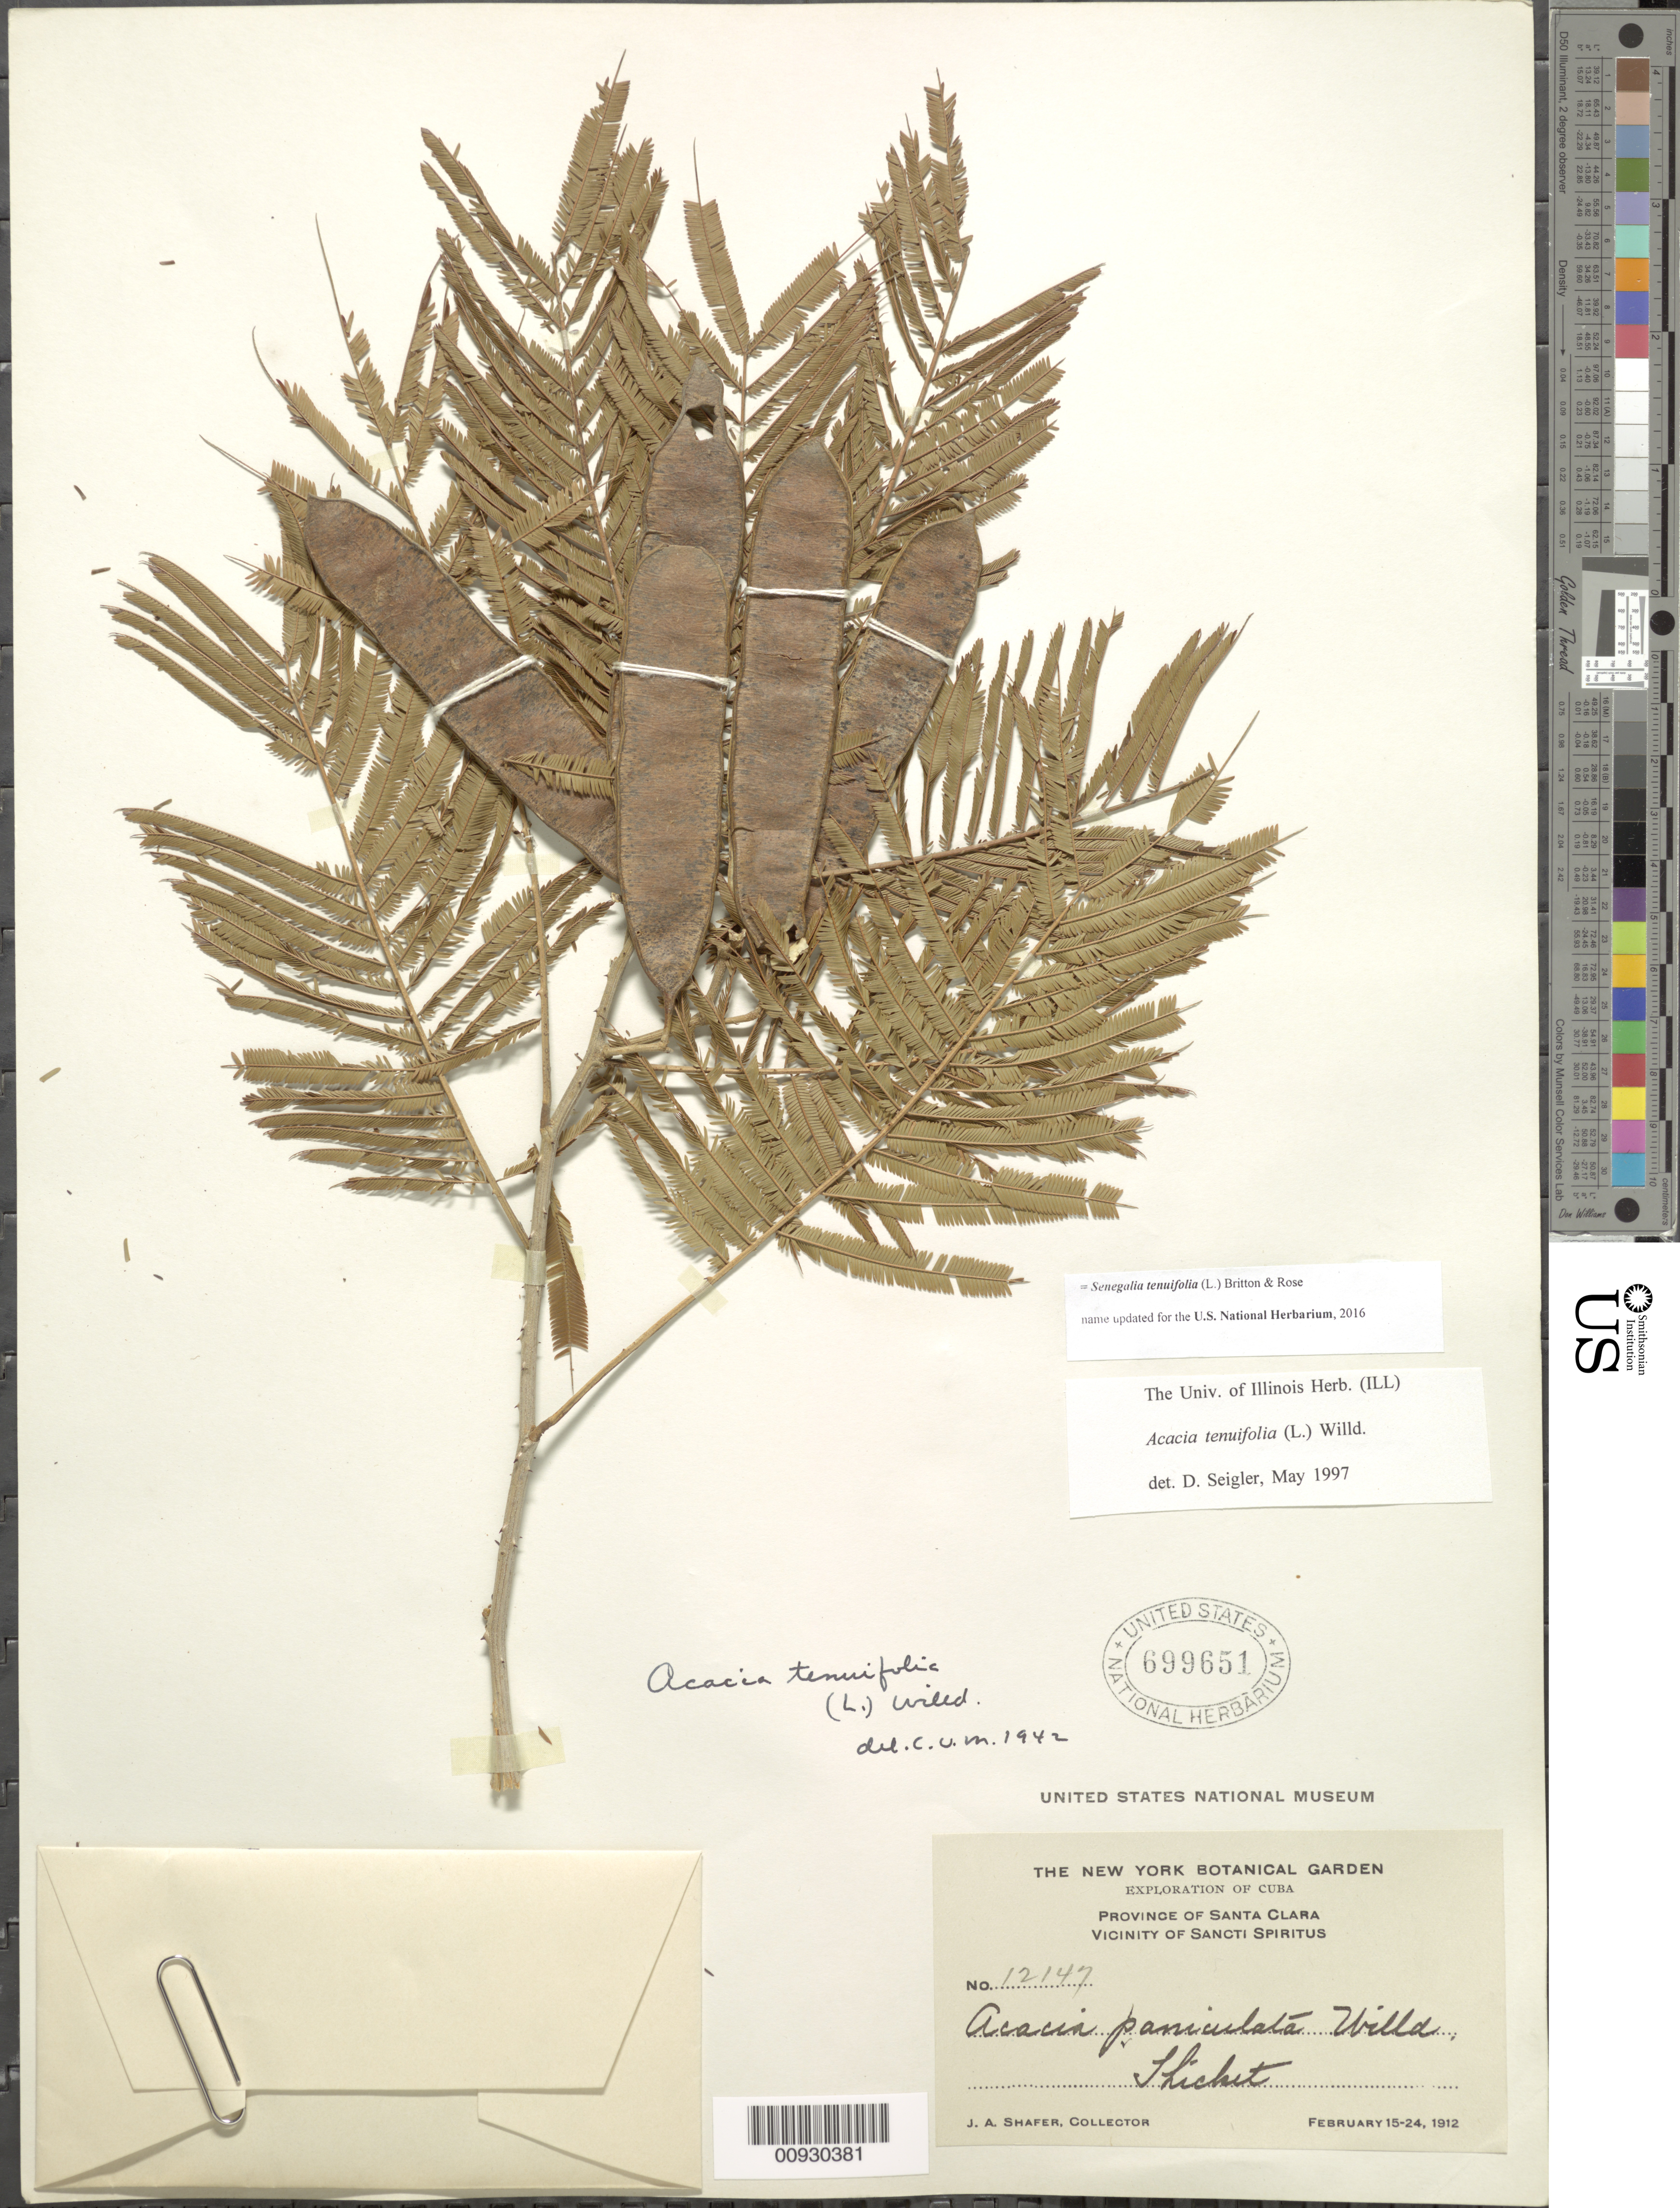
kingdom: Plantae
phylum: Tracheophyta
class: Magnoliopsida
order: Fabales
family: Fabaceae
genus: Senegalia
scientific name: Senegalia tenuifolia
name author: (L.) Britton & Rose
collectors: J. A. Shafer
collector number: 12147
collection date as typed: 15 Feb 1912 to 24 Feb 1912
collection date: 1912-02-15/1912-02-24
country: Cuba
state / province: Sancti Spiritus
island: Cuba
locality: Province of Santa Clara, vicinity of Sancti Spriritus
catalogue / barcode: US 699651